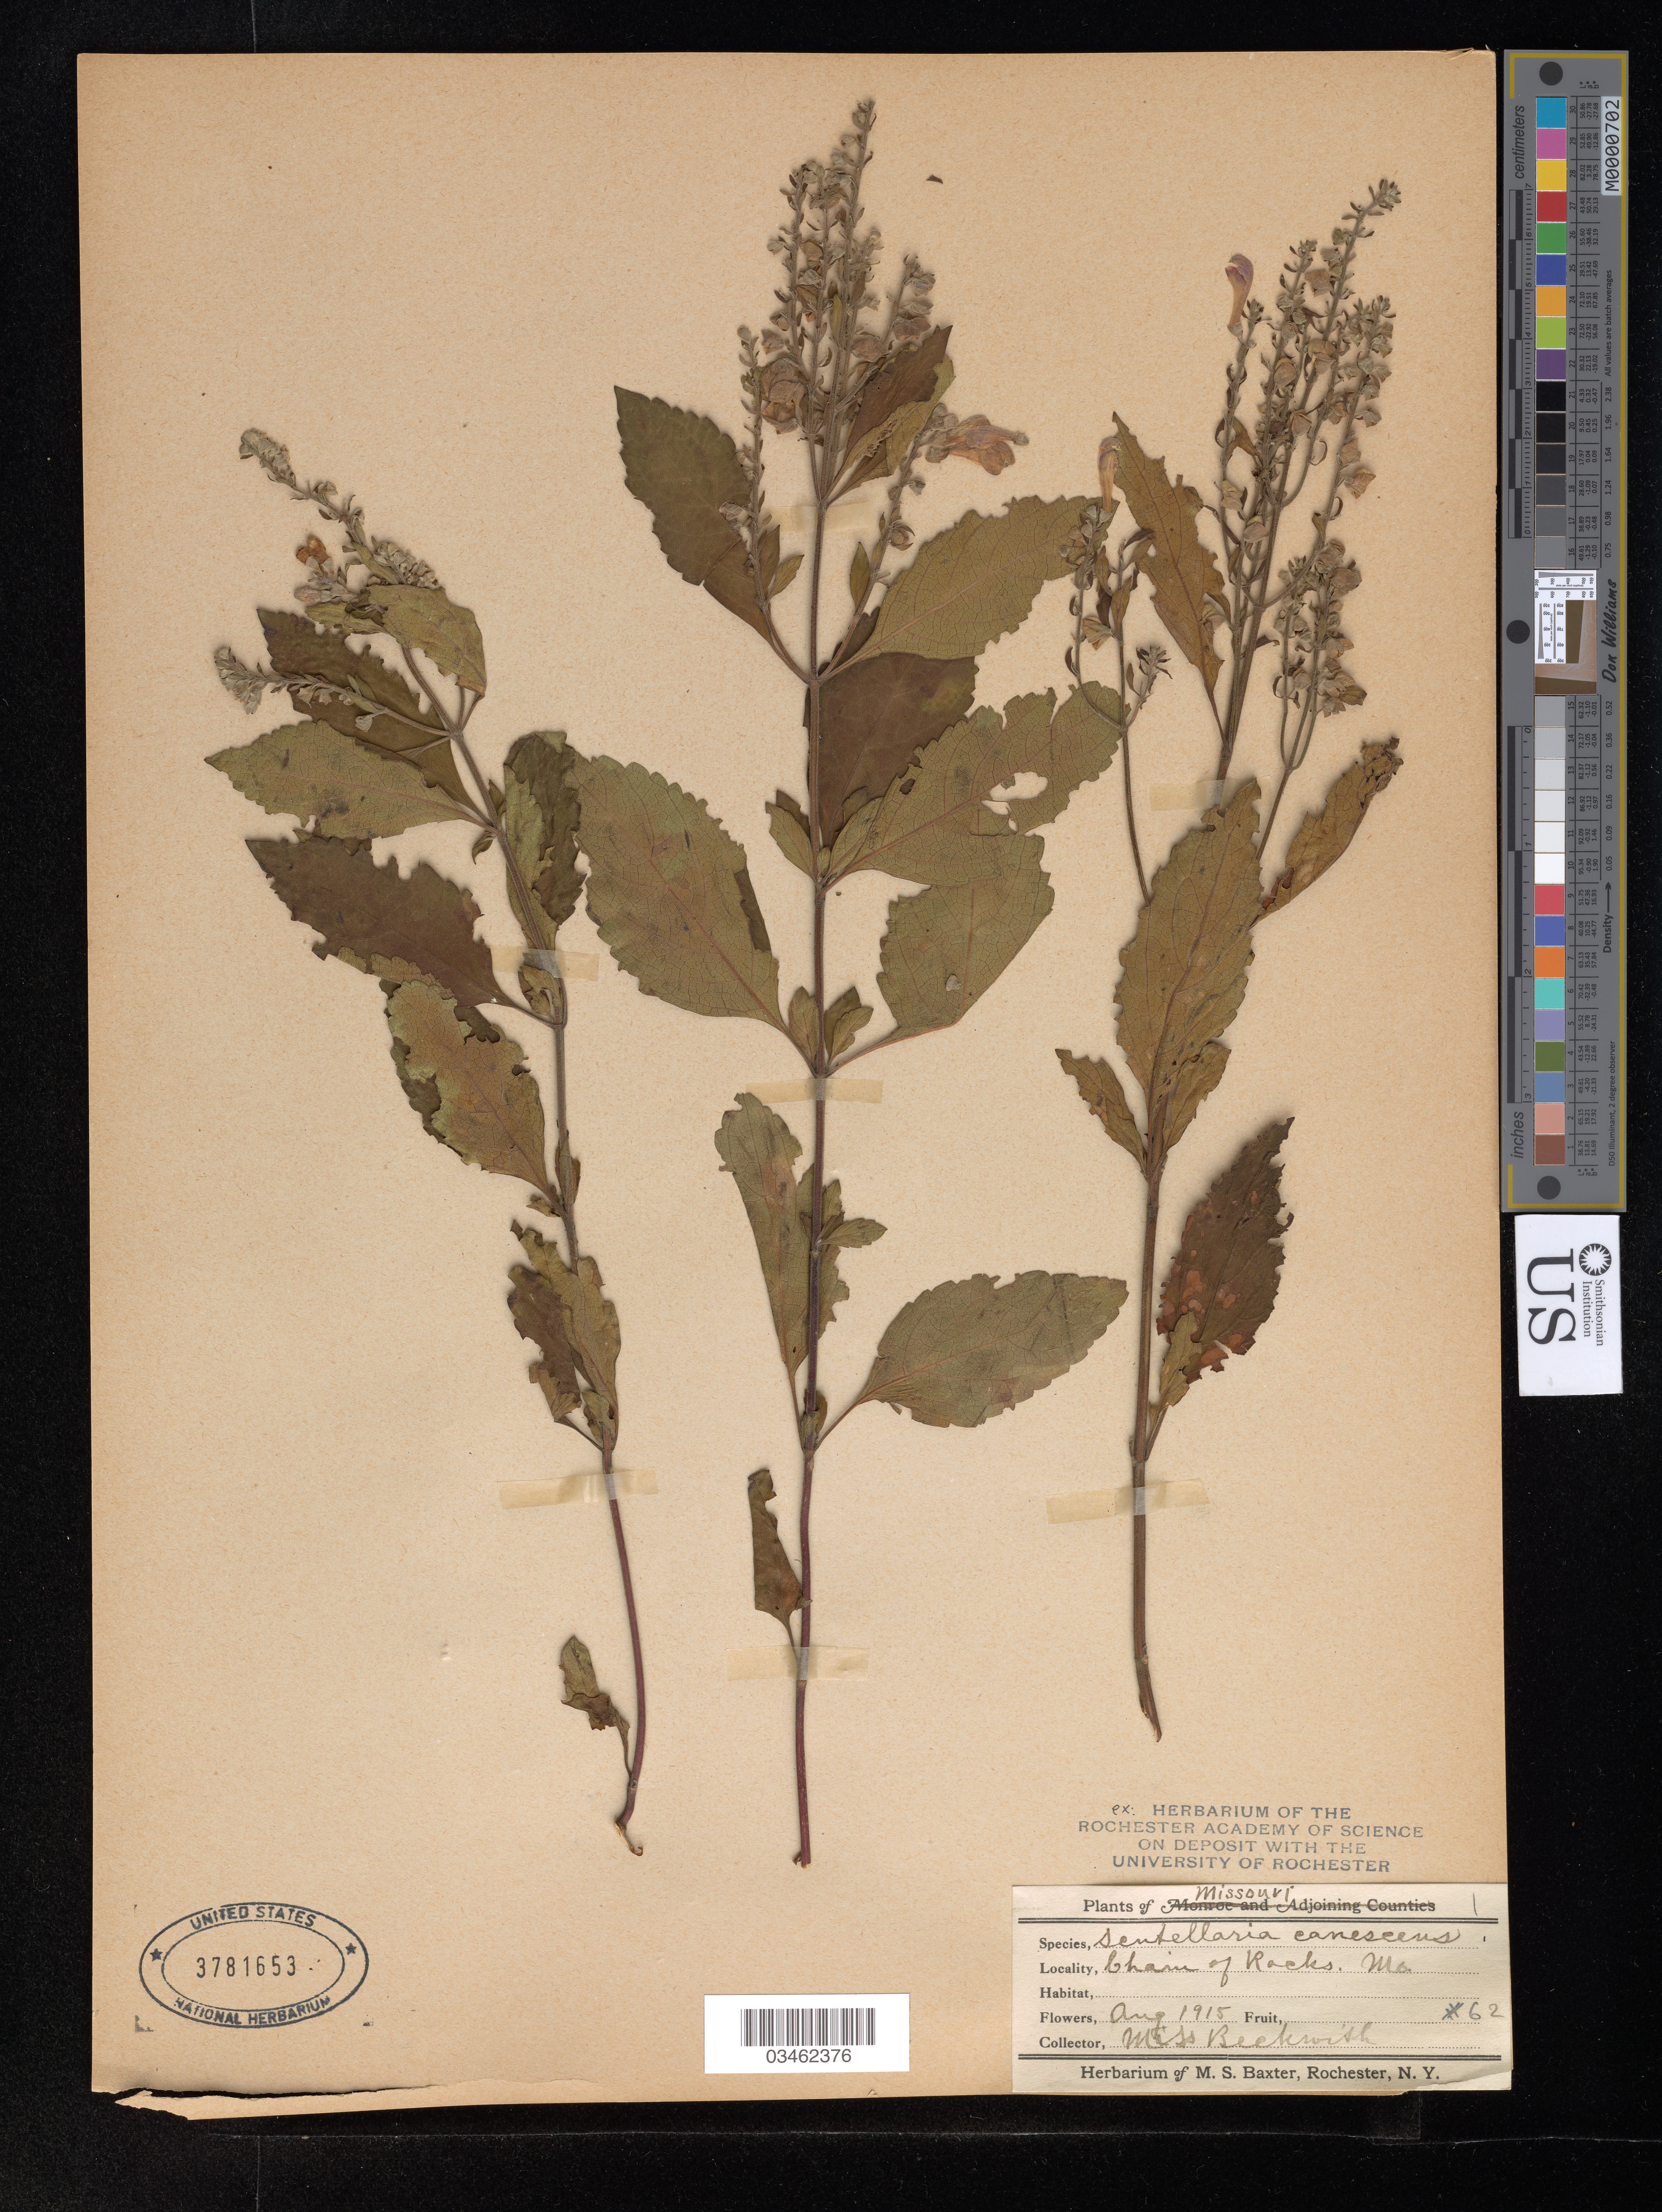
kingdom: Plantae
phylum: Tracheophyta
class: Magnoliopsida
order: Lamiales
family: Lamiaceae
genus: Scutellaria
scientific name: Scutellaria canescens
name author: Nutt.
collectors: Beckwith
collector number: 62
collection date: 1915-08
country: United States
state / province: Missouri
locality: Chain of Rocks.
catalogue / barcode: US 3781653